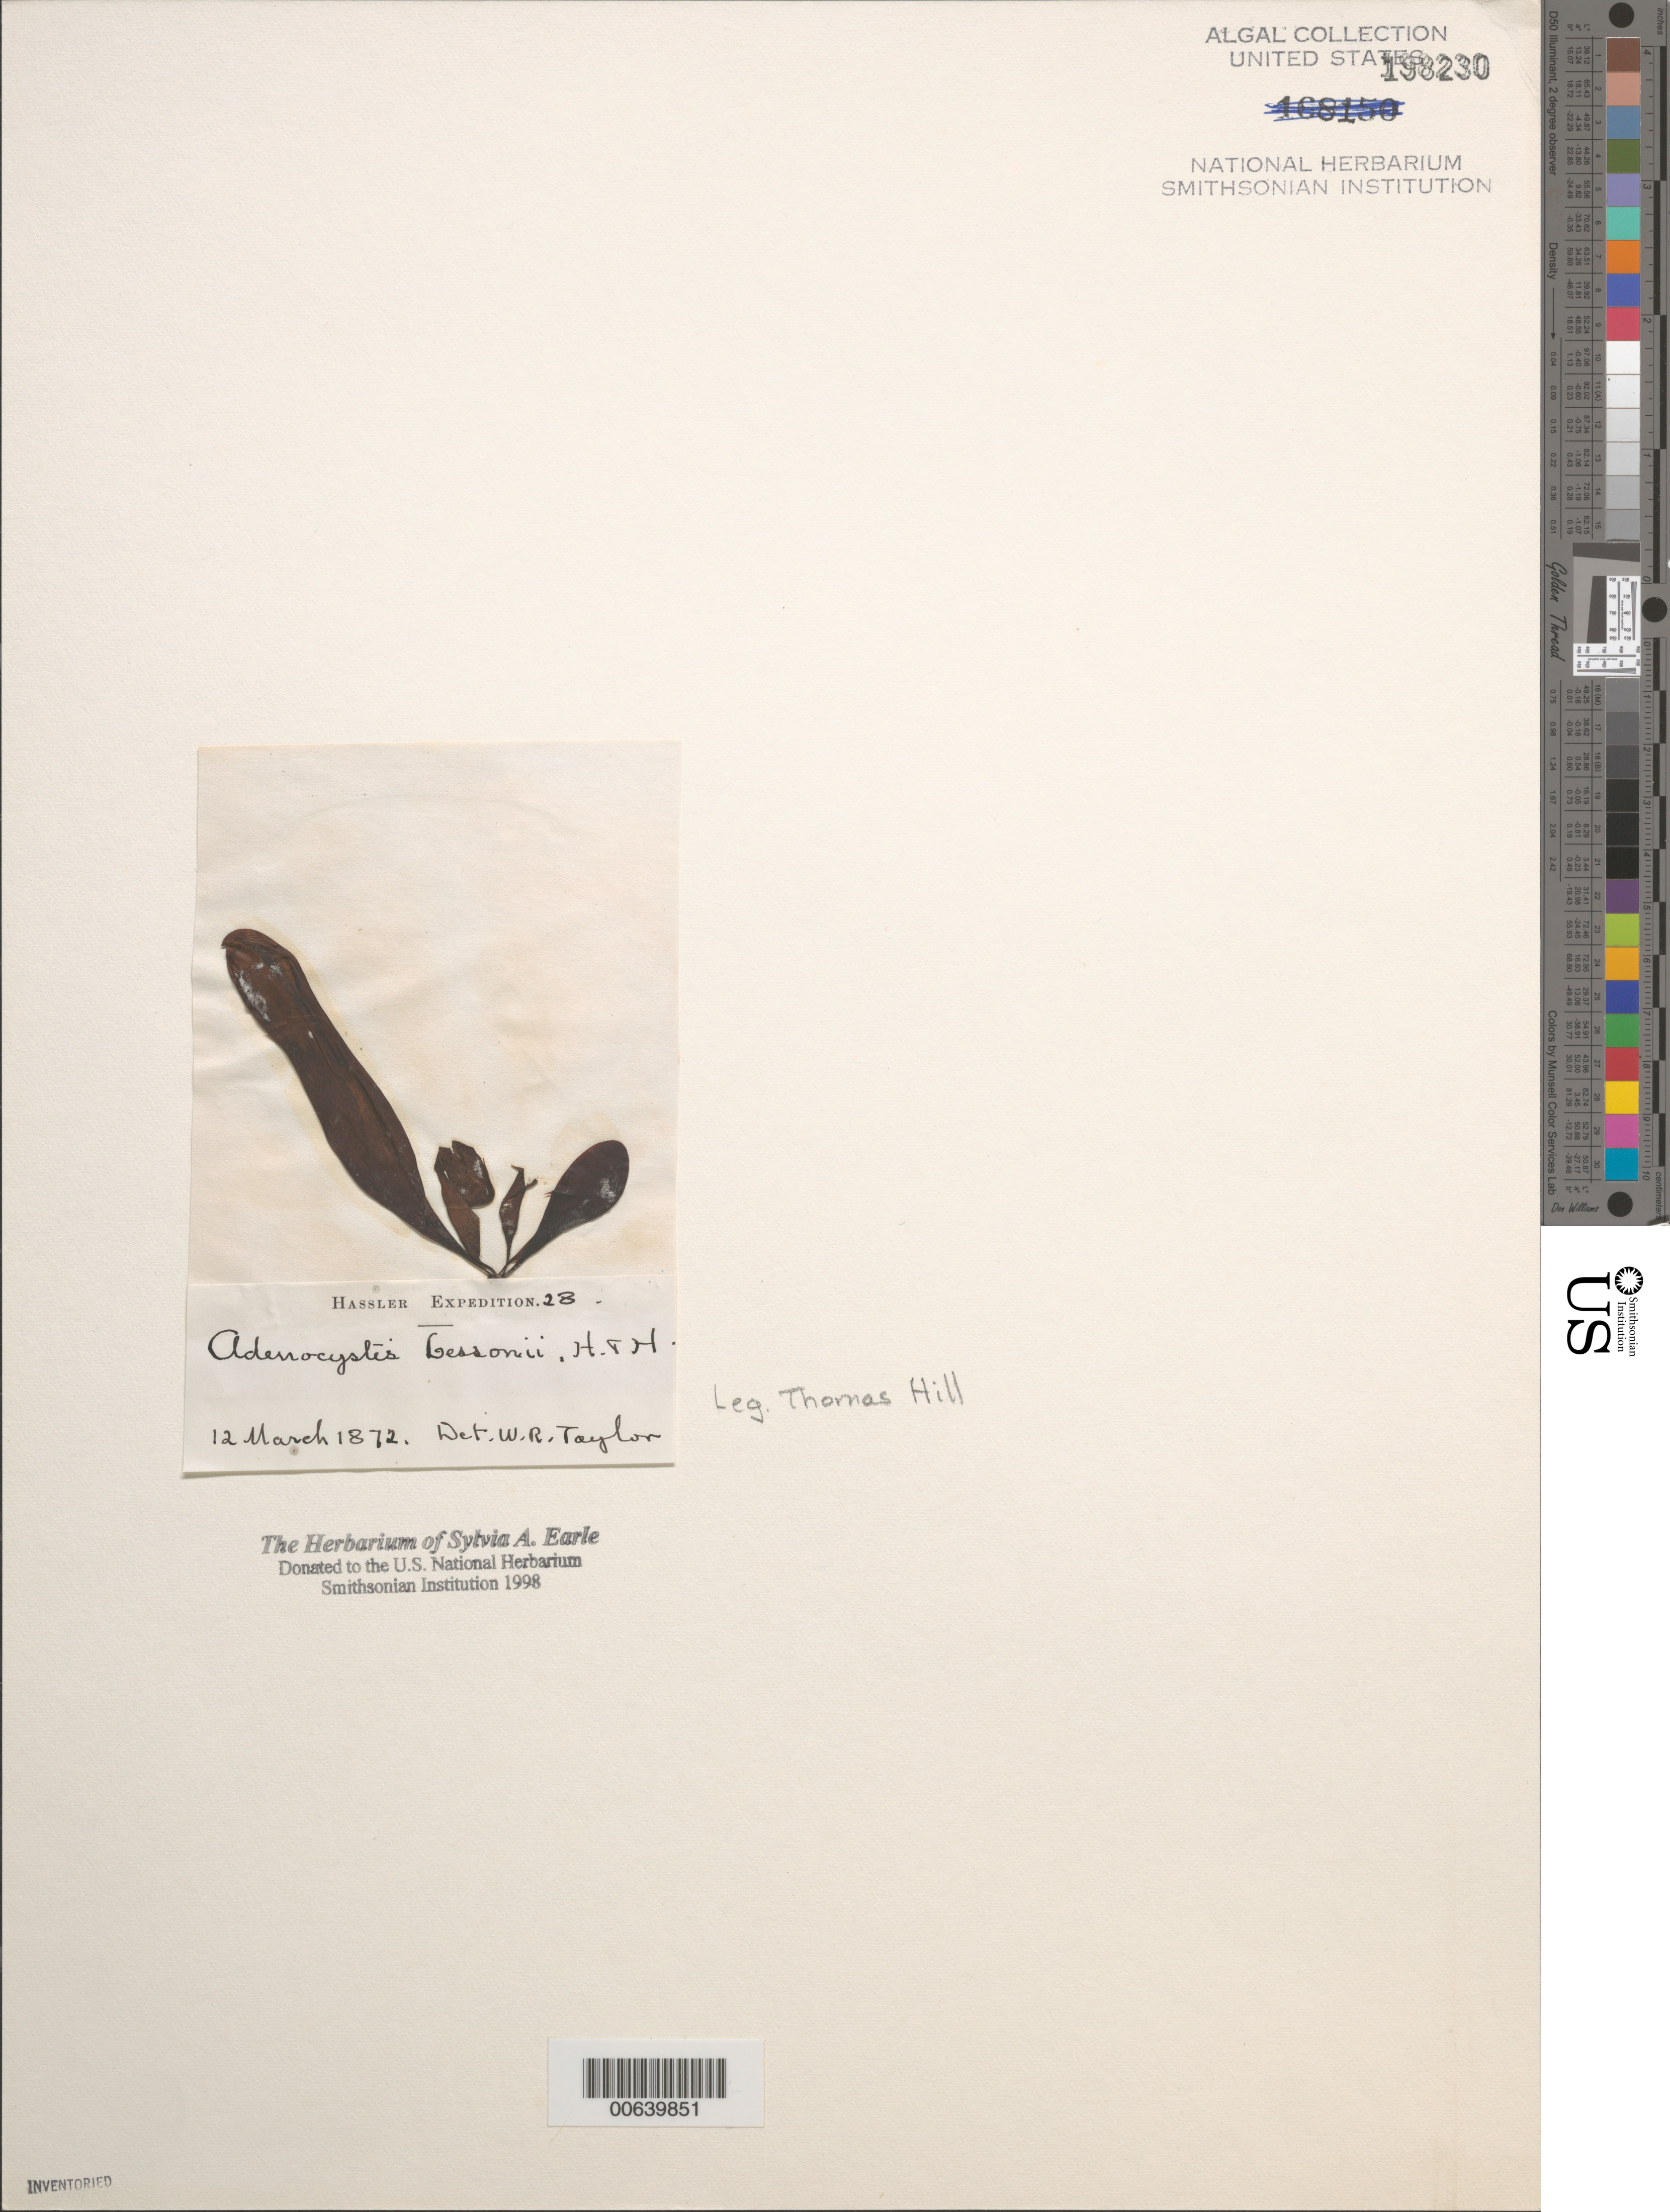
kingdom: Chromista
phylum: Ochrophyta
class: Phaeophyceae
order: Ectocarpales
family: Adenocystaceae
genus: Adenocystis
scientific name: Adenocystis utricularis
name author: (Bory) Skottsberg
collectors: T. Hill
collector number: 28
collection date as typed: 12 Mar 1872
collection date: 1872-03-12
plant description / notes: Hassler Expedition, 1871-1872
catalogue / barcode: US 198230